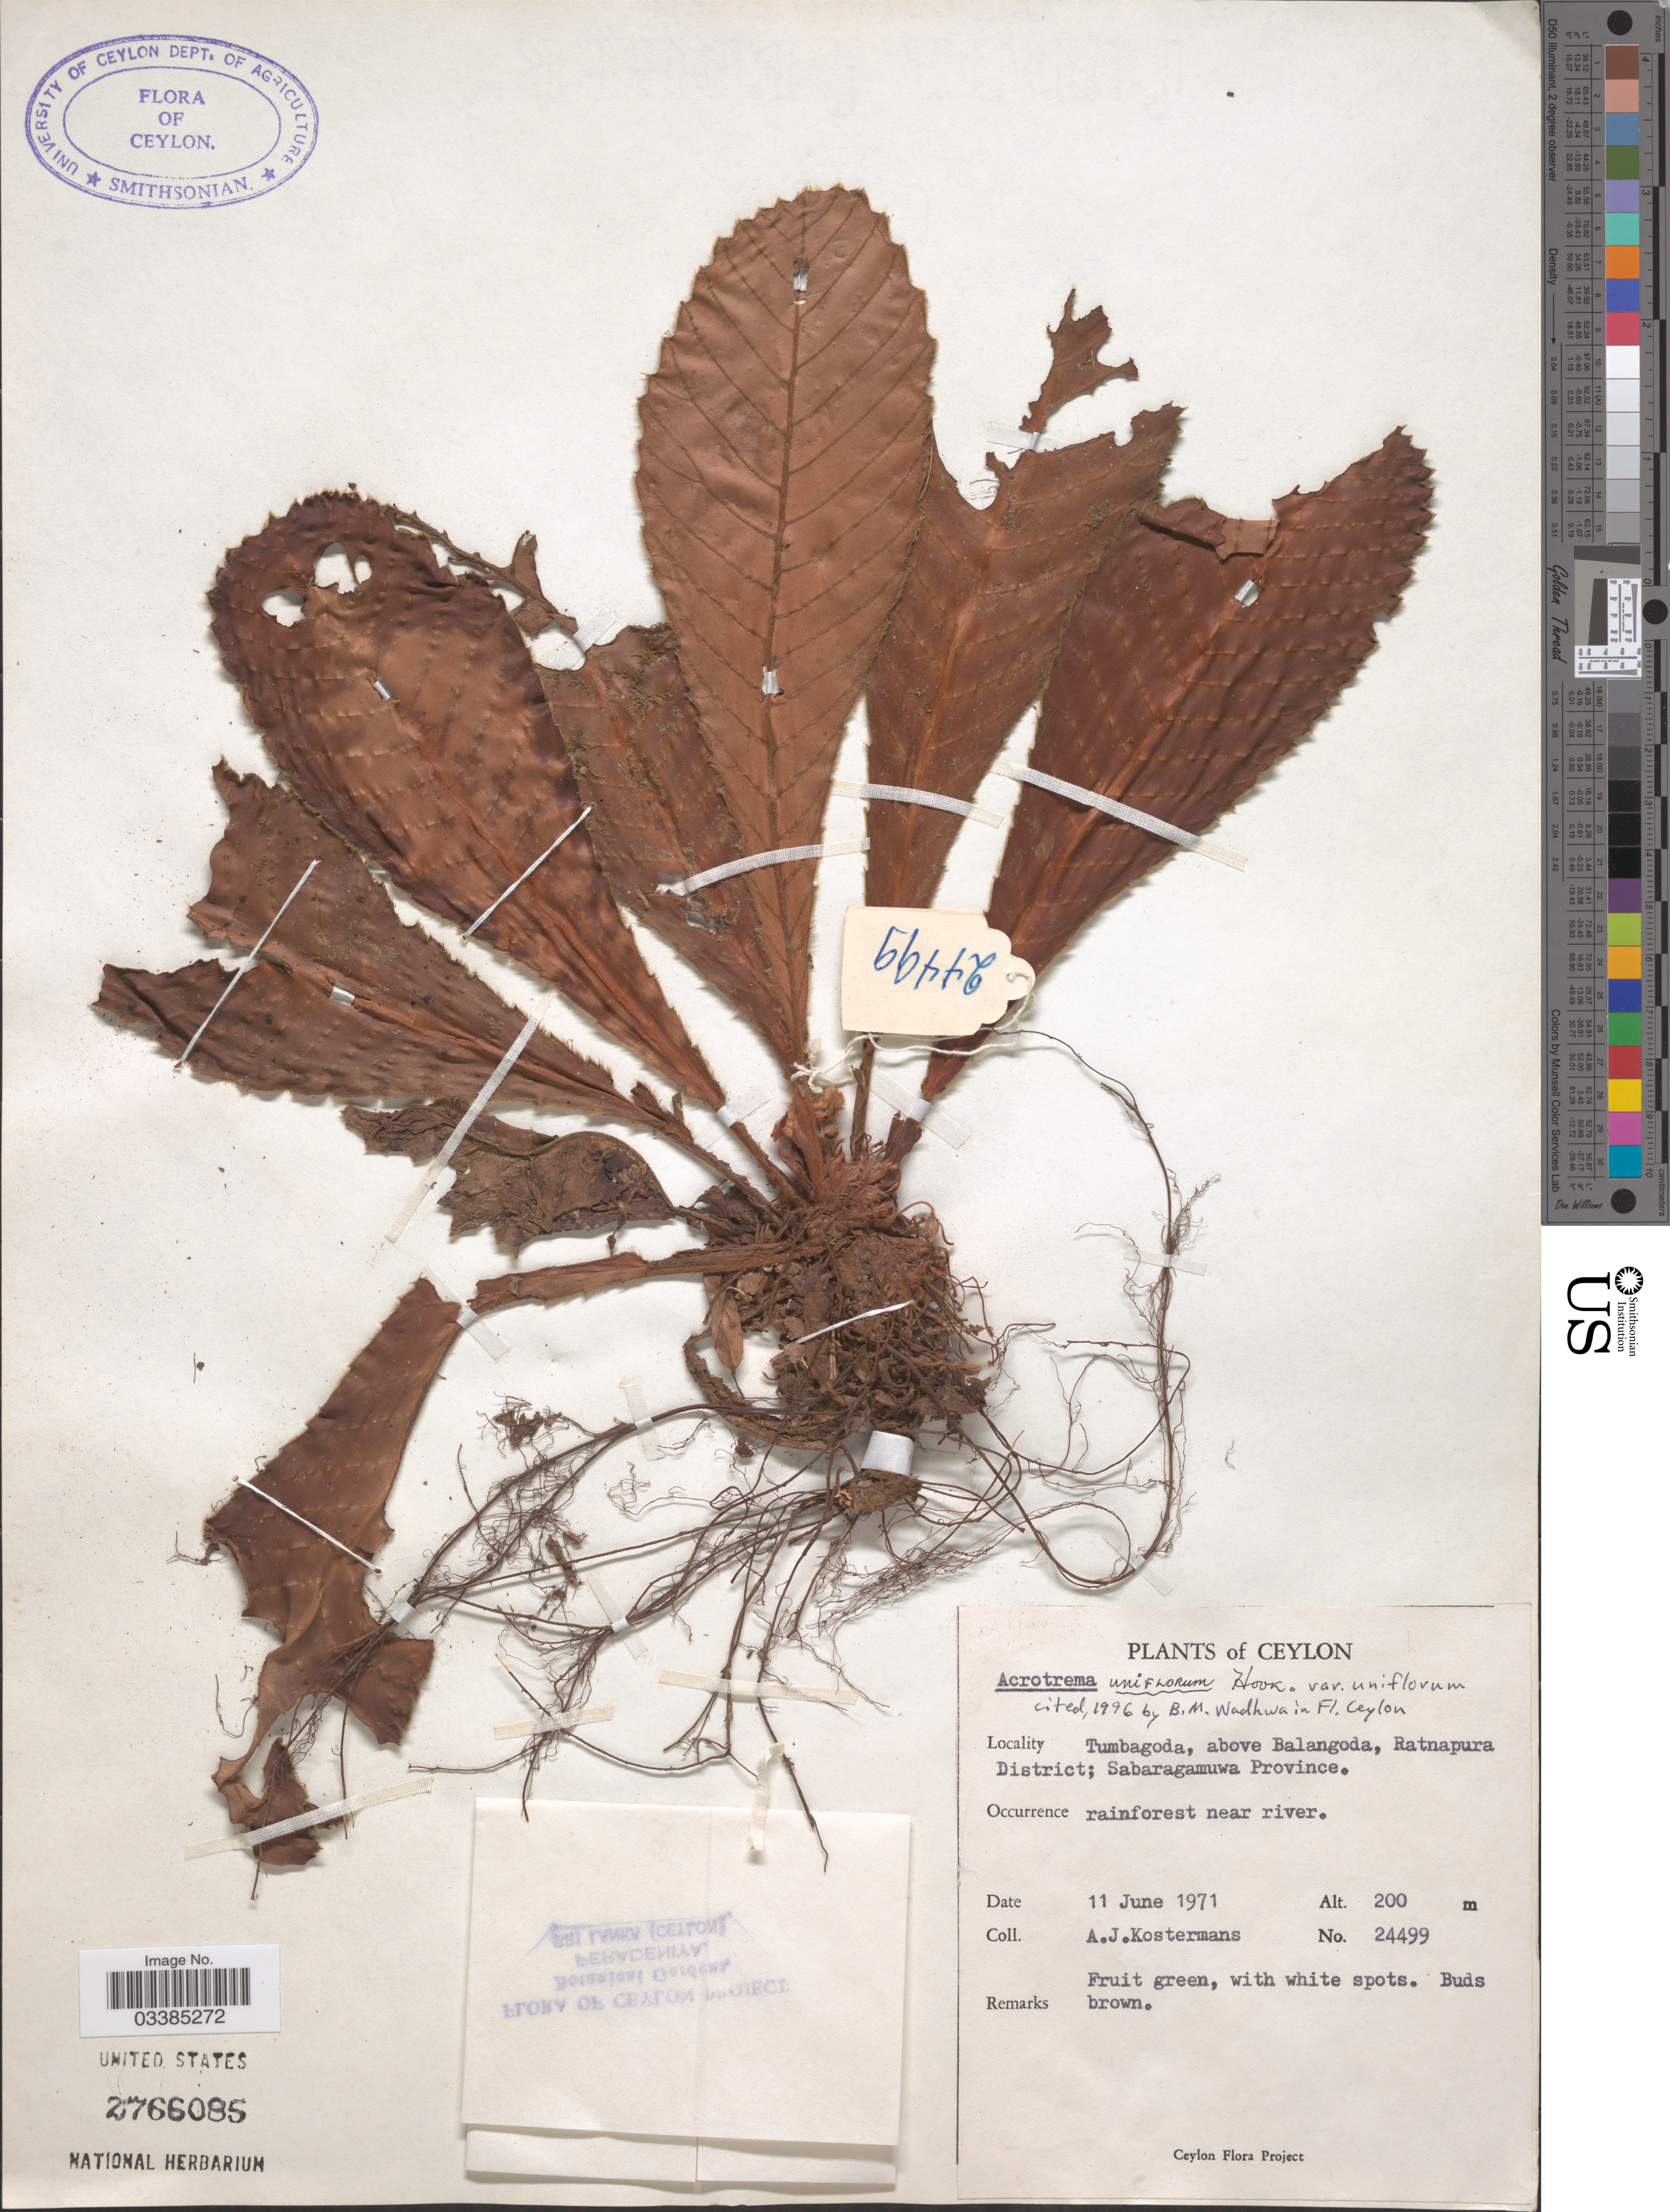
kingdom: Plantae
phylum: Tracheophyta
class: Magnoliopsida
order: Dilleniales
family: Dilleniaceae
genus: Acrotrema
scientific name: Acrotrema uniflorum var. uniflorum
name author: Hook.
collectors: A. J. G. Kostermans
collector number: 24499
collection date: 1971-06-11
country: Sri Lanka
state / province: Sabaragamuwa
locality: Ceylon. Tumbagoda, above Balangoda, Ratnapura District.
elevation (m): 200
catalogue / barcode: US 2766085